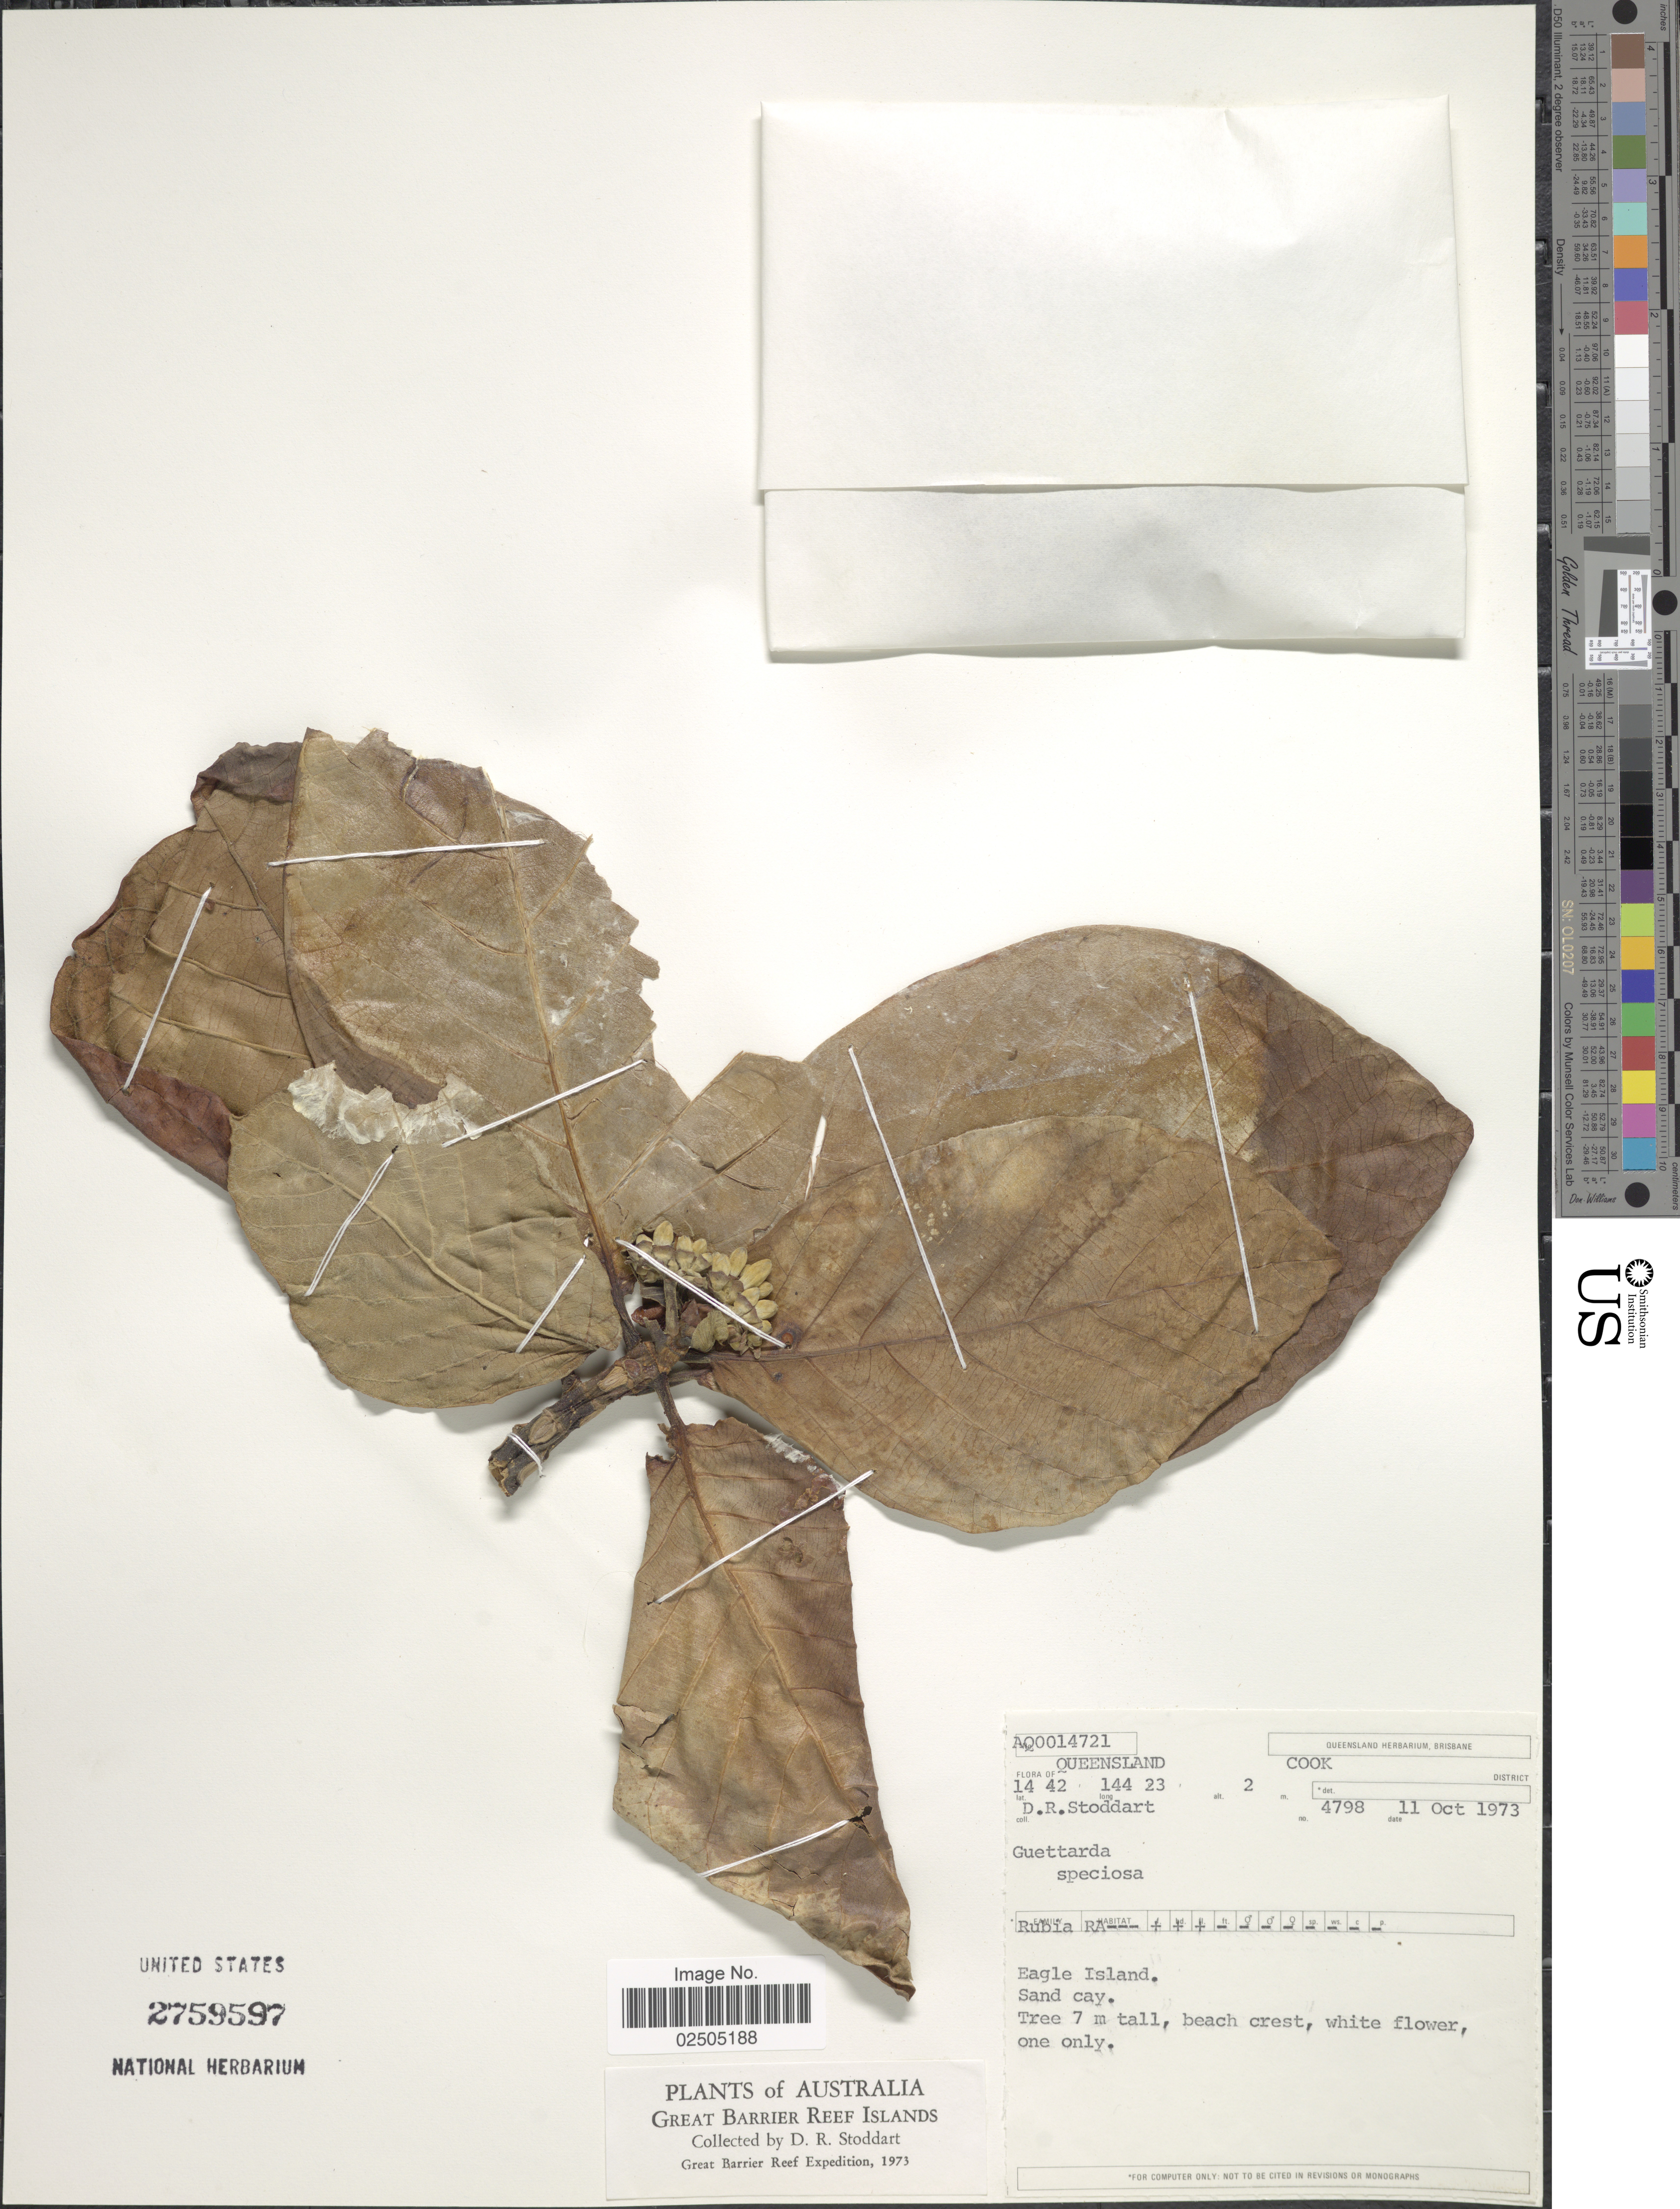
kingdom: Plantae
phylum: Tracheophyta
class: Magnoliopsida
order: Gentianales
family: Rubiaceae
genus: Guettarda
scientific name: Guettarda speciosa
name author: L.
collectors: D. R. Stoddart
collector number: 4798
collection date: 1973-10-11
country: Australia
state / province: Queensland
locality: Cook District, Eagle Island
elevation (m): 2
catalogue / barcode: US 2759597